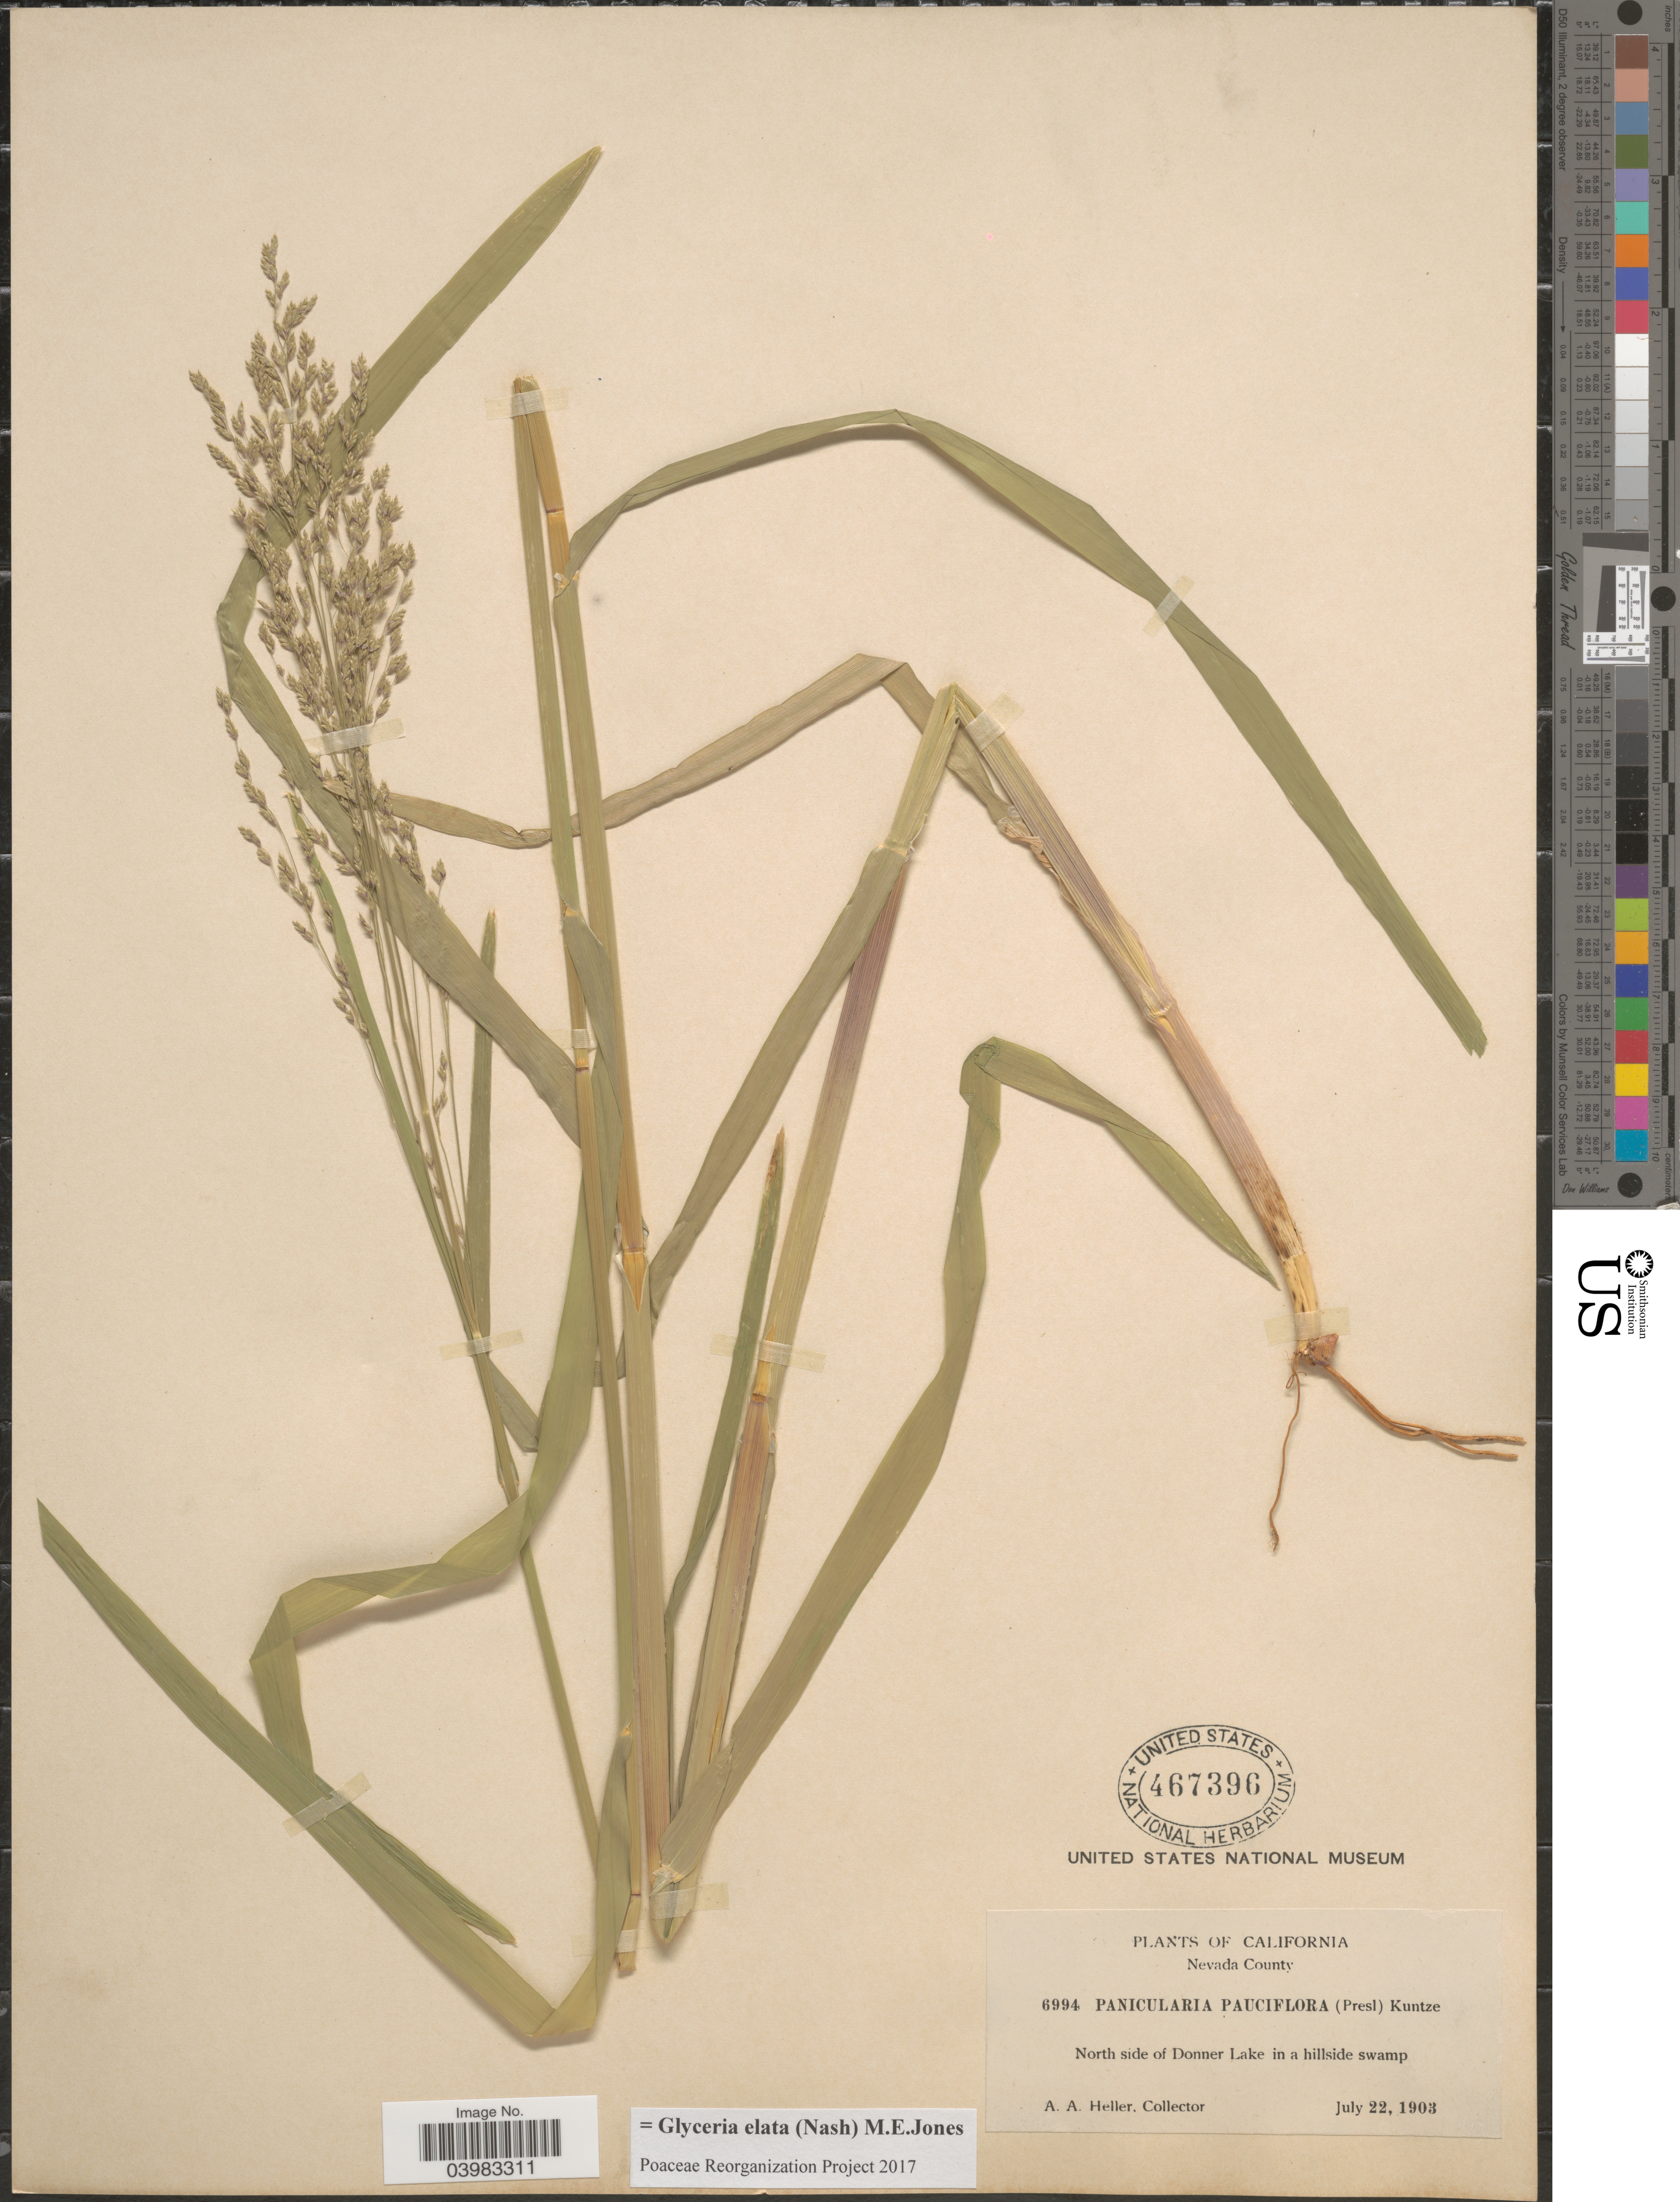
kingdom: Plantae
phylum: Tracheophyta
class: Liliopsida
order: Poales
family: Poaceae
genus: Glyceria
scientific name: Glyceria elata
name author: (Nash) M.E. Jones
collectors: A. A. Heller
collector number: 6994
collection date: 1903-07-22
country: United States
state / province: California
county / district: Nevada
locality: Nevada County. North side of Donner Lake in a hillside swamp.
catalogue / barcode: US 467396